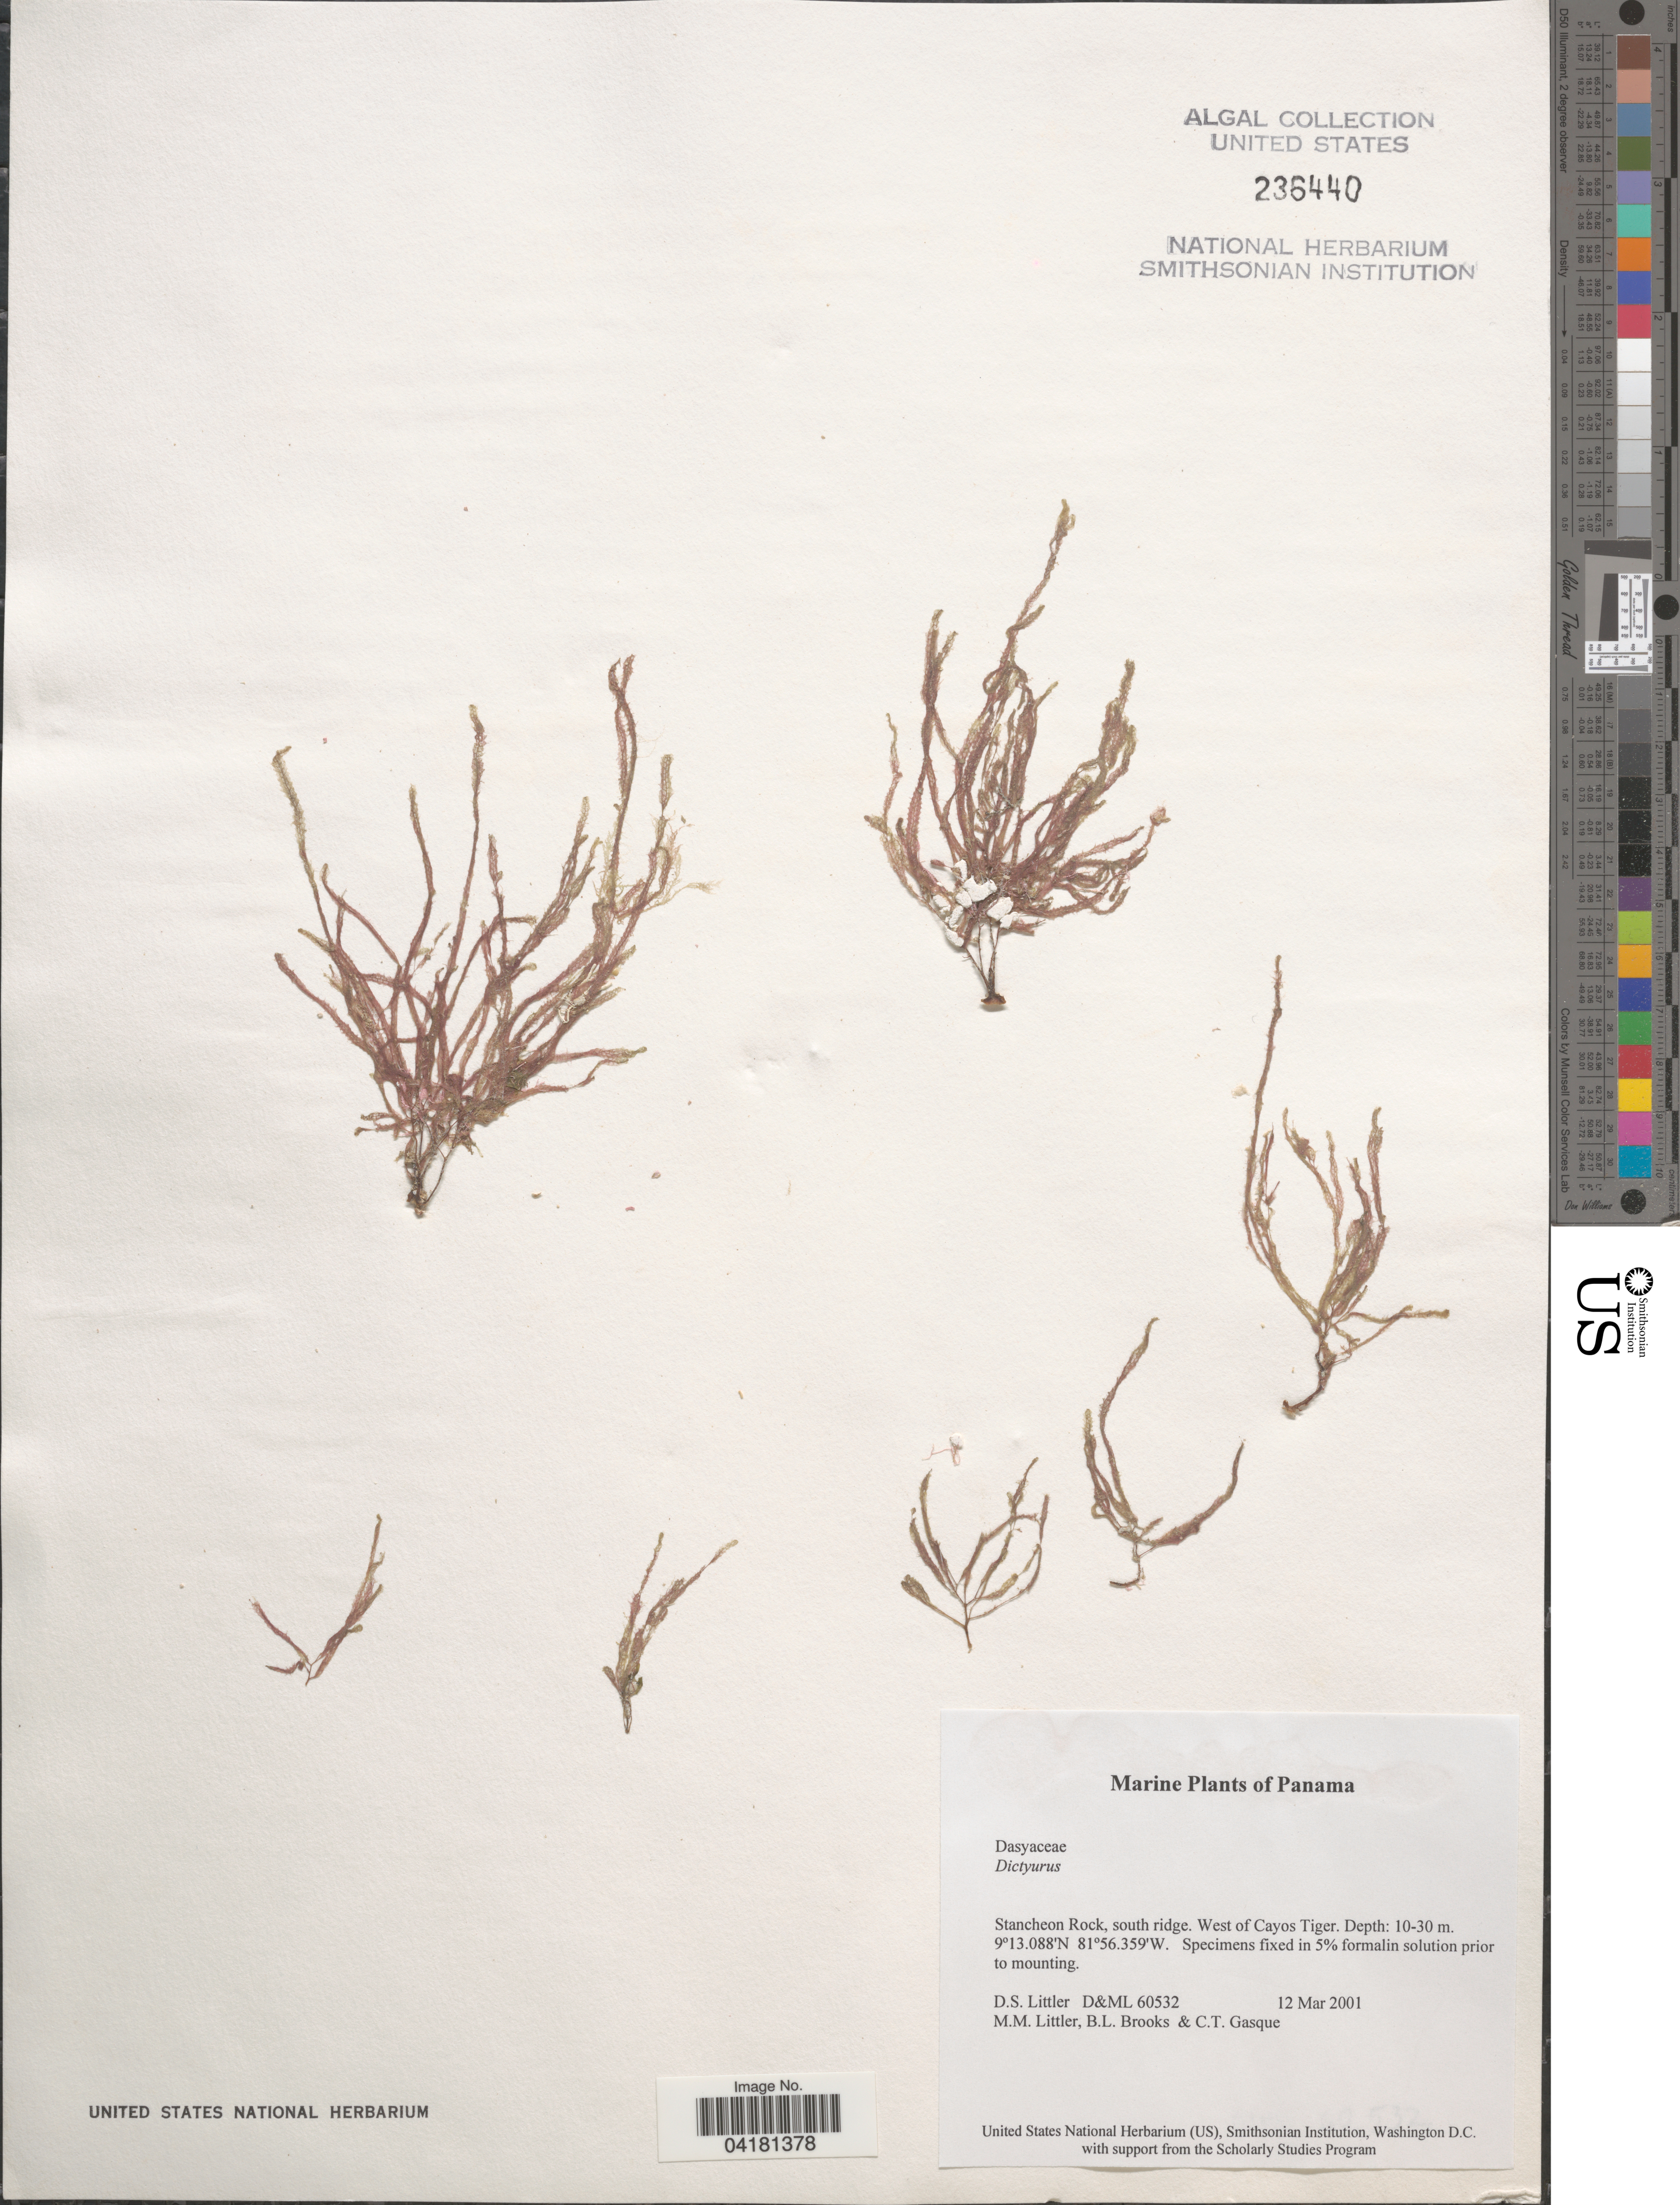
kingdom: Plantae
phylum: Rhodophyta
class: Florideophyceae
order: Ceramiales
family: Dasyaceae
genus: Dictyurus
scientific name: Dictyurus sp.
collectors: D. S. Littler, B. Brooks & C. Gasque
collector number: D&ML60532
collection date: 2001-03-12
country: Panama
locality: Stancheon Rock, south ridge. West of Cayos Riger.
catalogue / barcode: US 236440